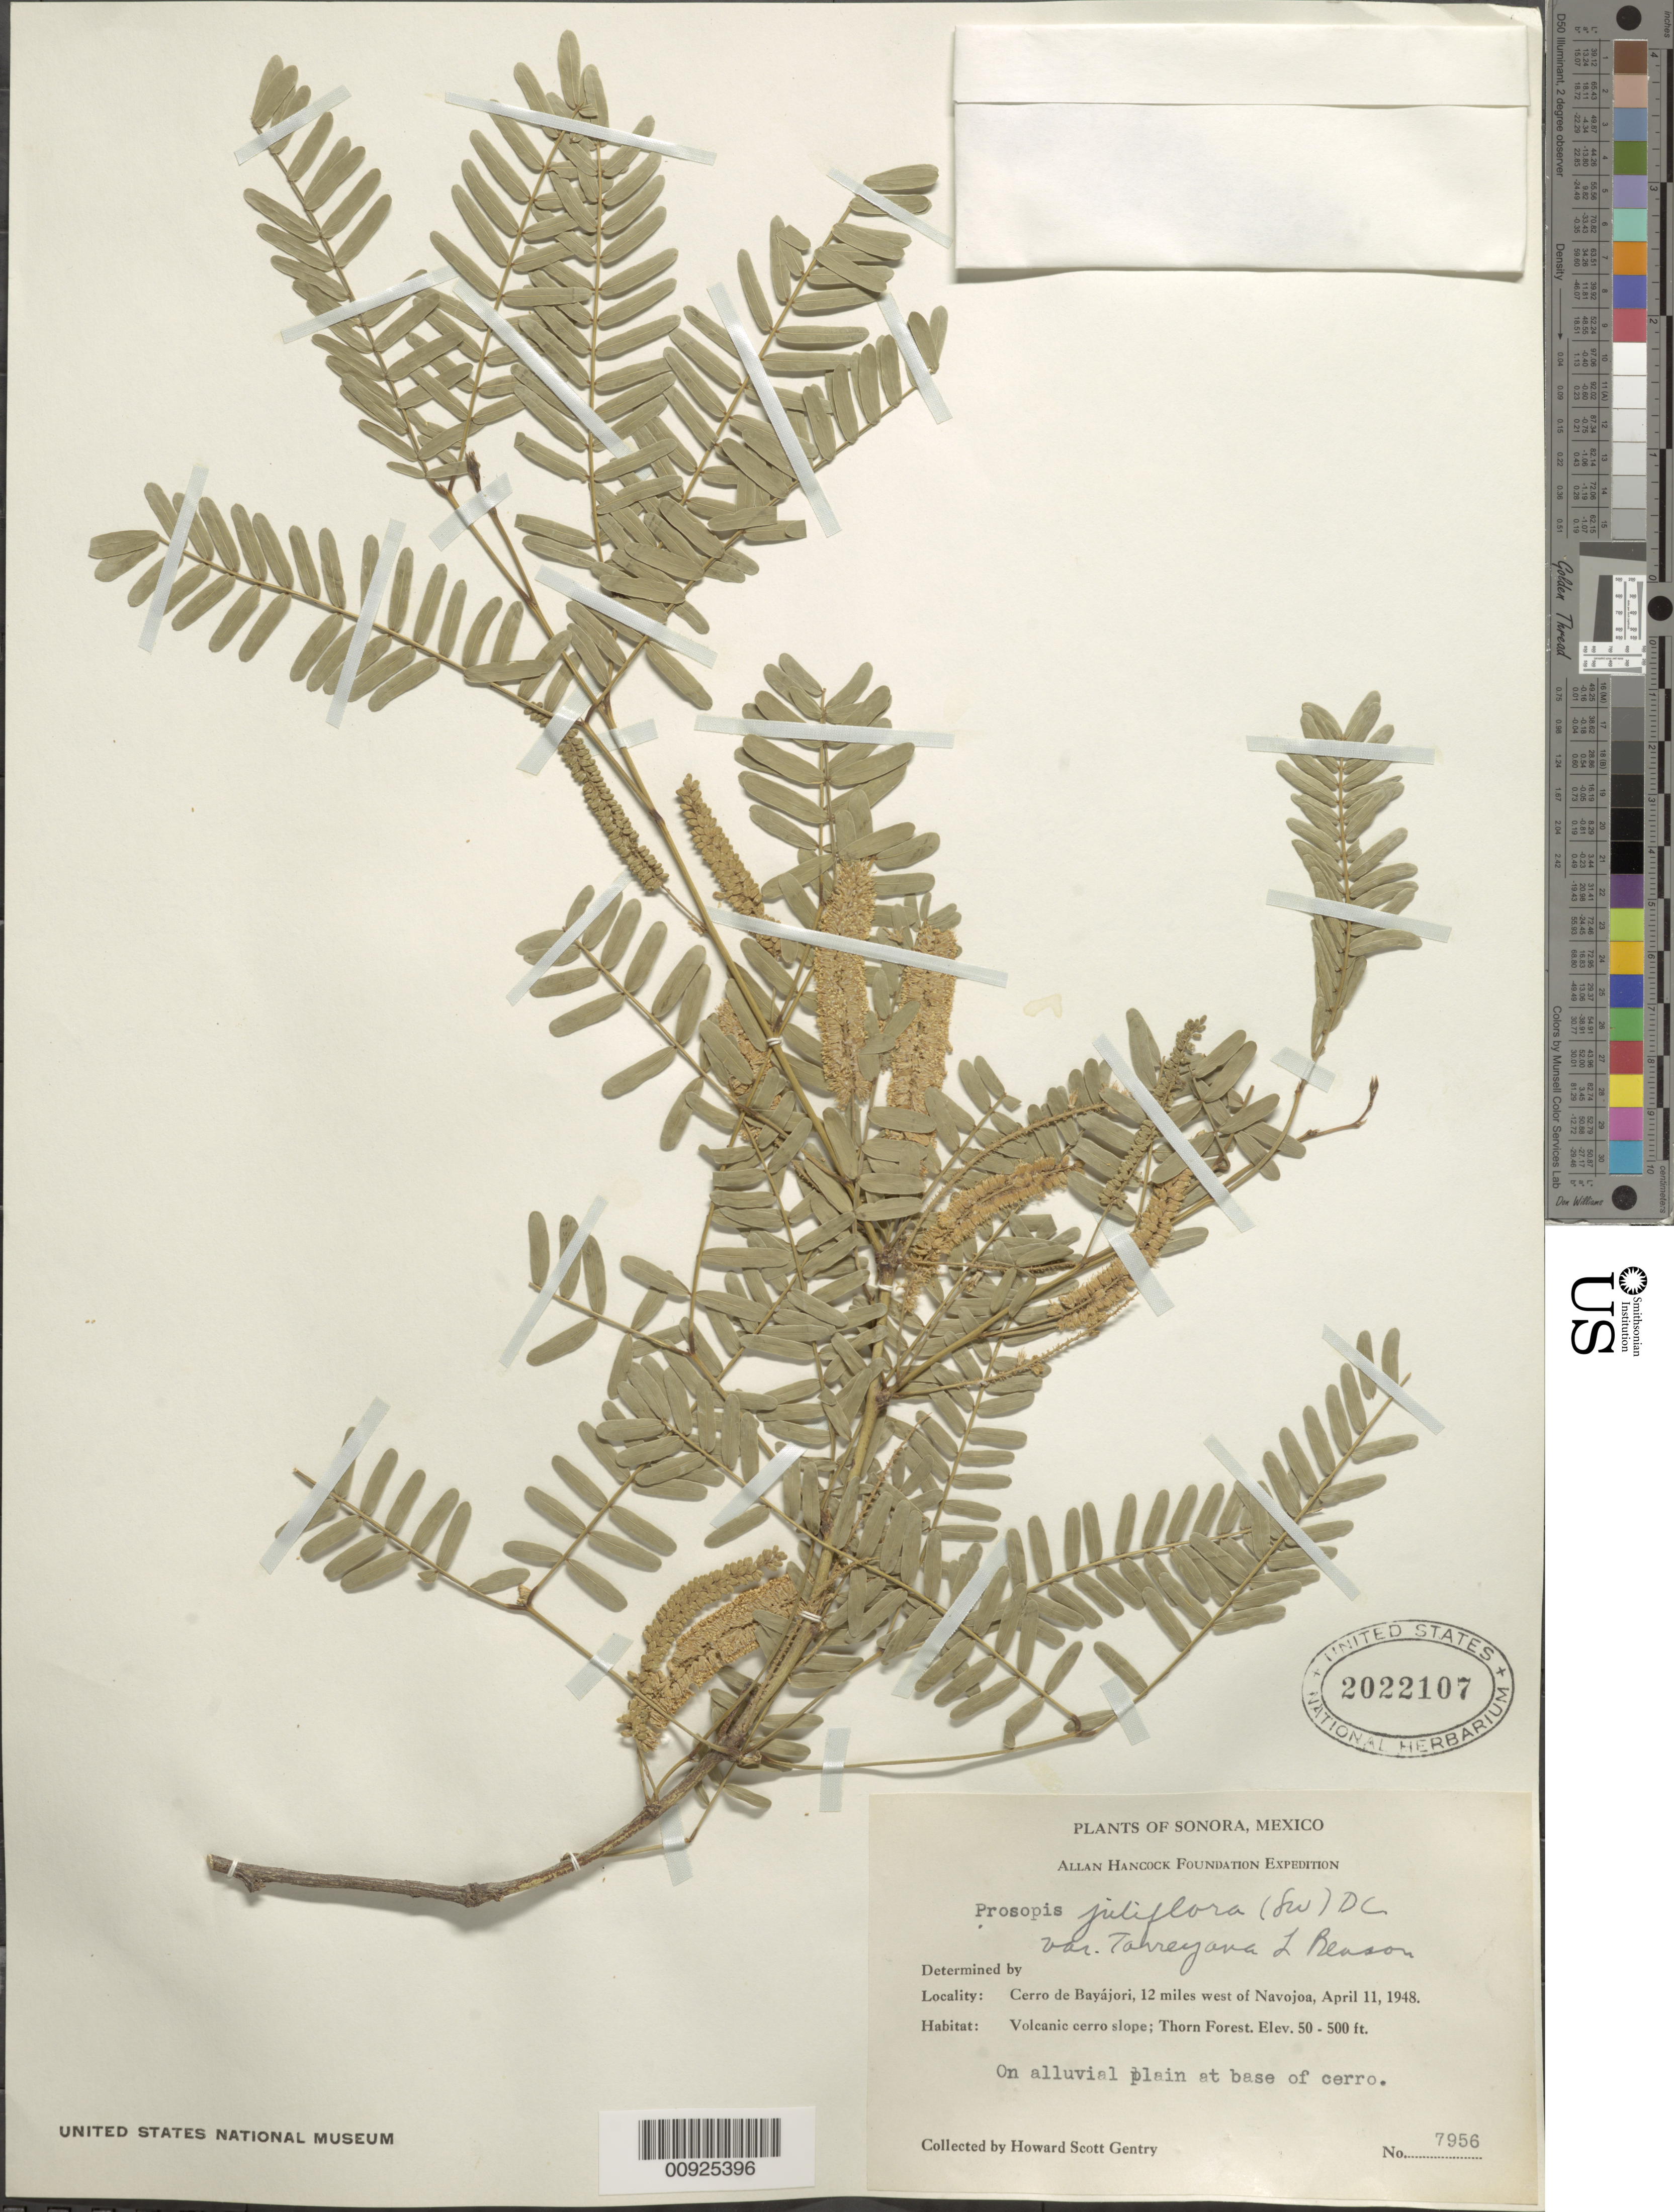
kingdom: Plantae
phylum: Tracheophyta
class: Magnoliopsida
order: Fabales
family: Fabaceae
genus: Neltuma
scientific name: Neltuma odorata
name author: (Torr. & Frém.) C. E. Hughes & G.P. Lewis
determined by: Strong, Mark T., (BOT), Smithsonian Institution - National Museum of Natural History (UNITED STATES)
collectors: H. S. Gentry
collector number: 7956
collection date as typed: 11 Apr 1948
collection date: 1948-04-11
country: Mexico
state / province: Sonora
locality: Cerro de Bayájori, 12 miles west of Navojoa.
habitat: Volcanic cerro slope; thorn forest. On alluvial plain at base of cerro.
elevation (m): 15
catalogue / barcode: US 2022107